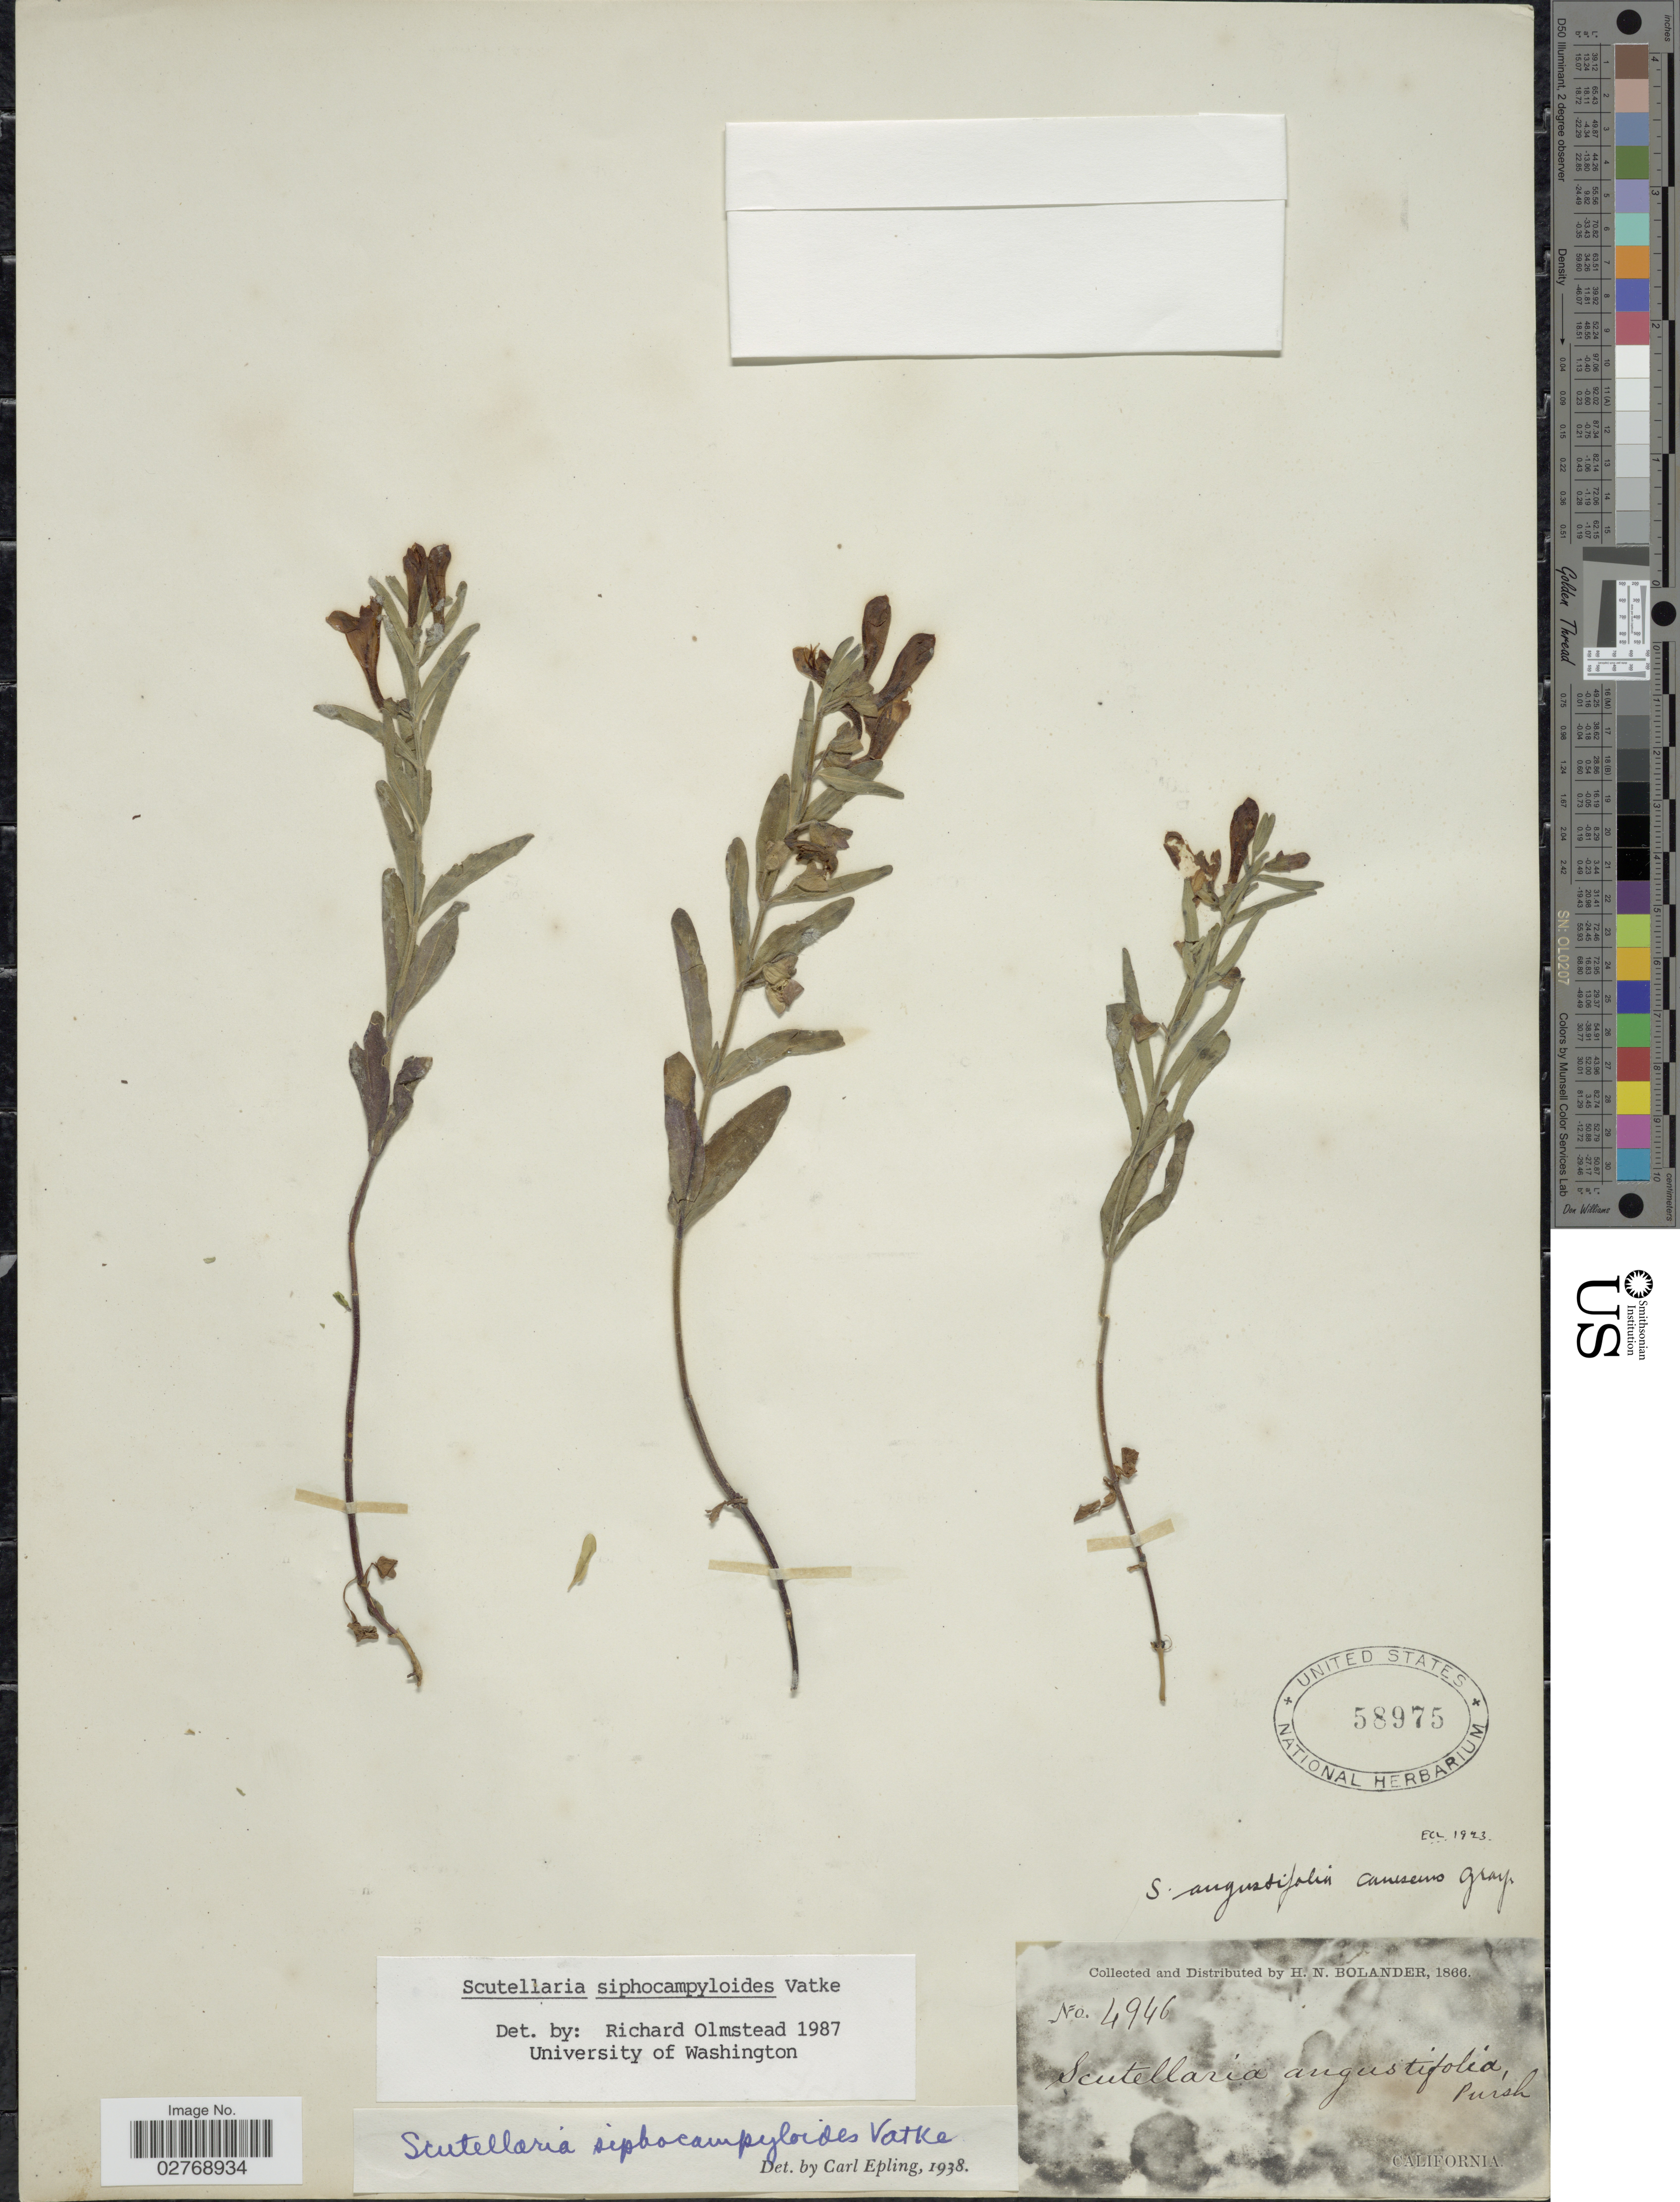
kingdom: Plantae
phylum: Tracheophyta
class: Magnoliopsida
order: Lamiales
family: Lamiaceae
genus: Scutellaria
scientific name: Scutellaria siphocampyloides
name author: Vatke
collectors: H. Bolander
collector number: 4946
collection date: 1866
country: United States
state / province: California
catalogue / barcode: US 58975